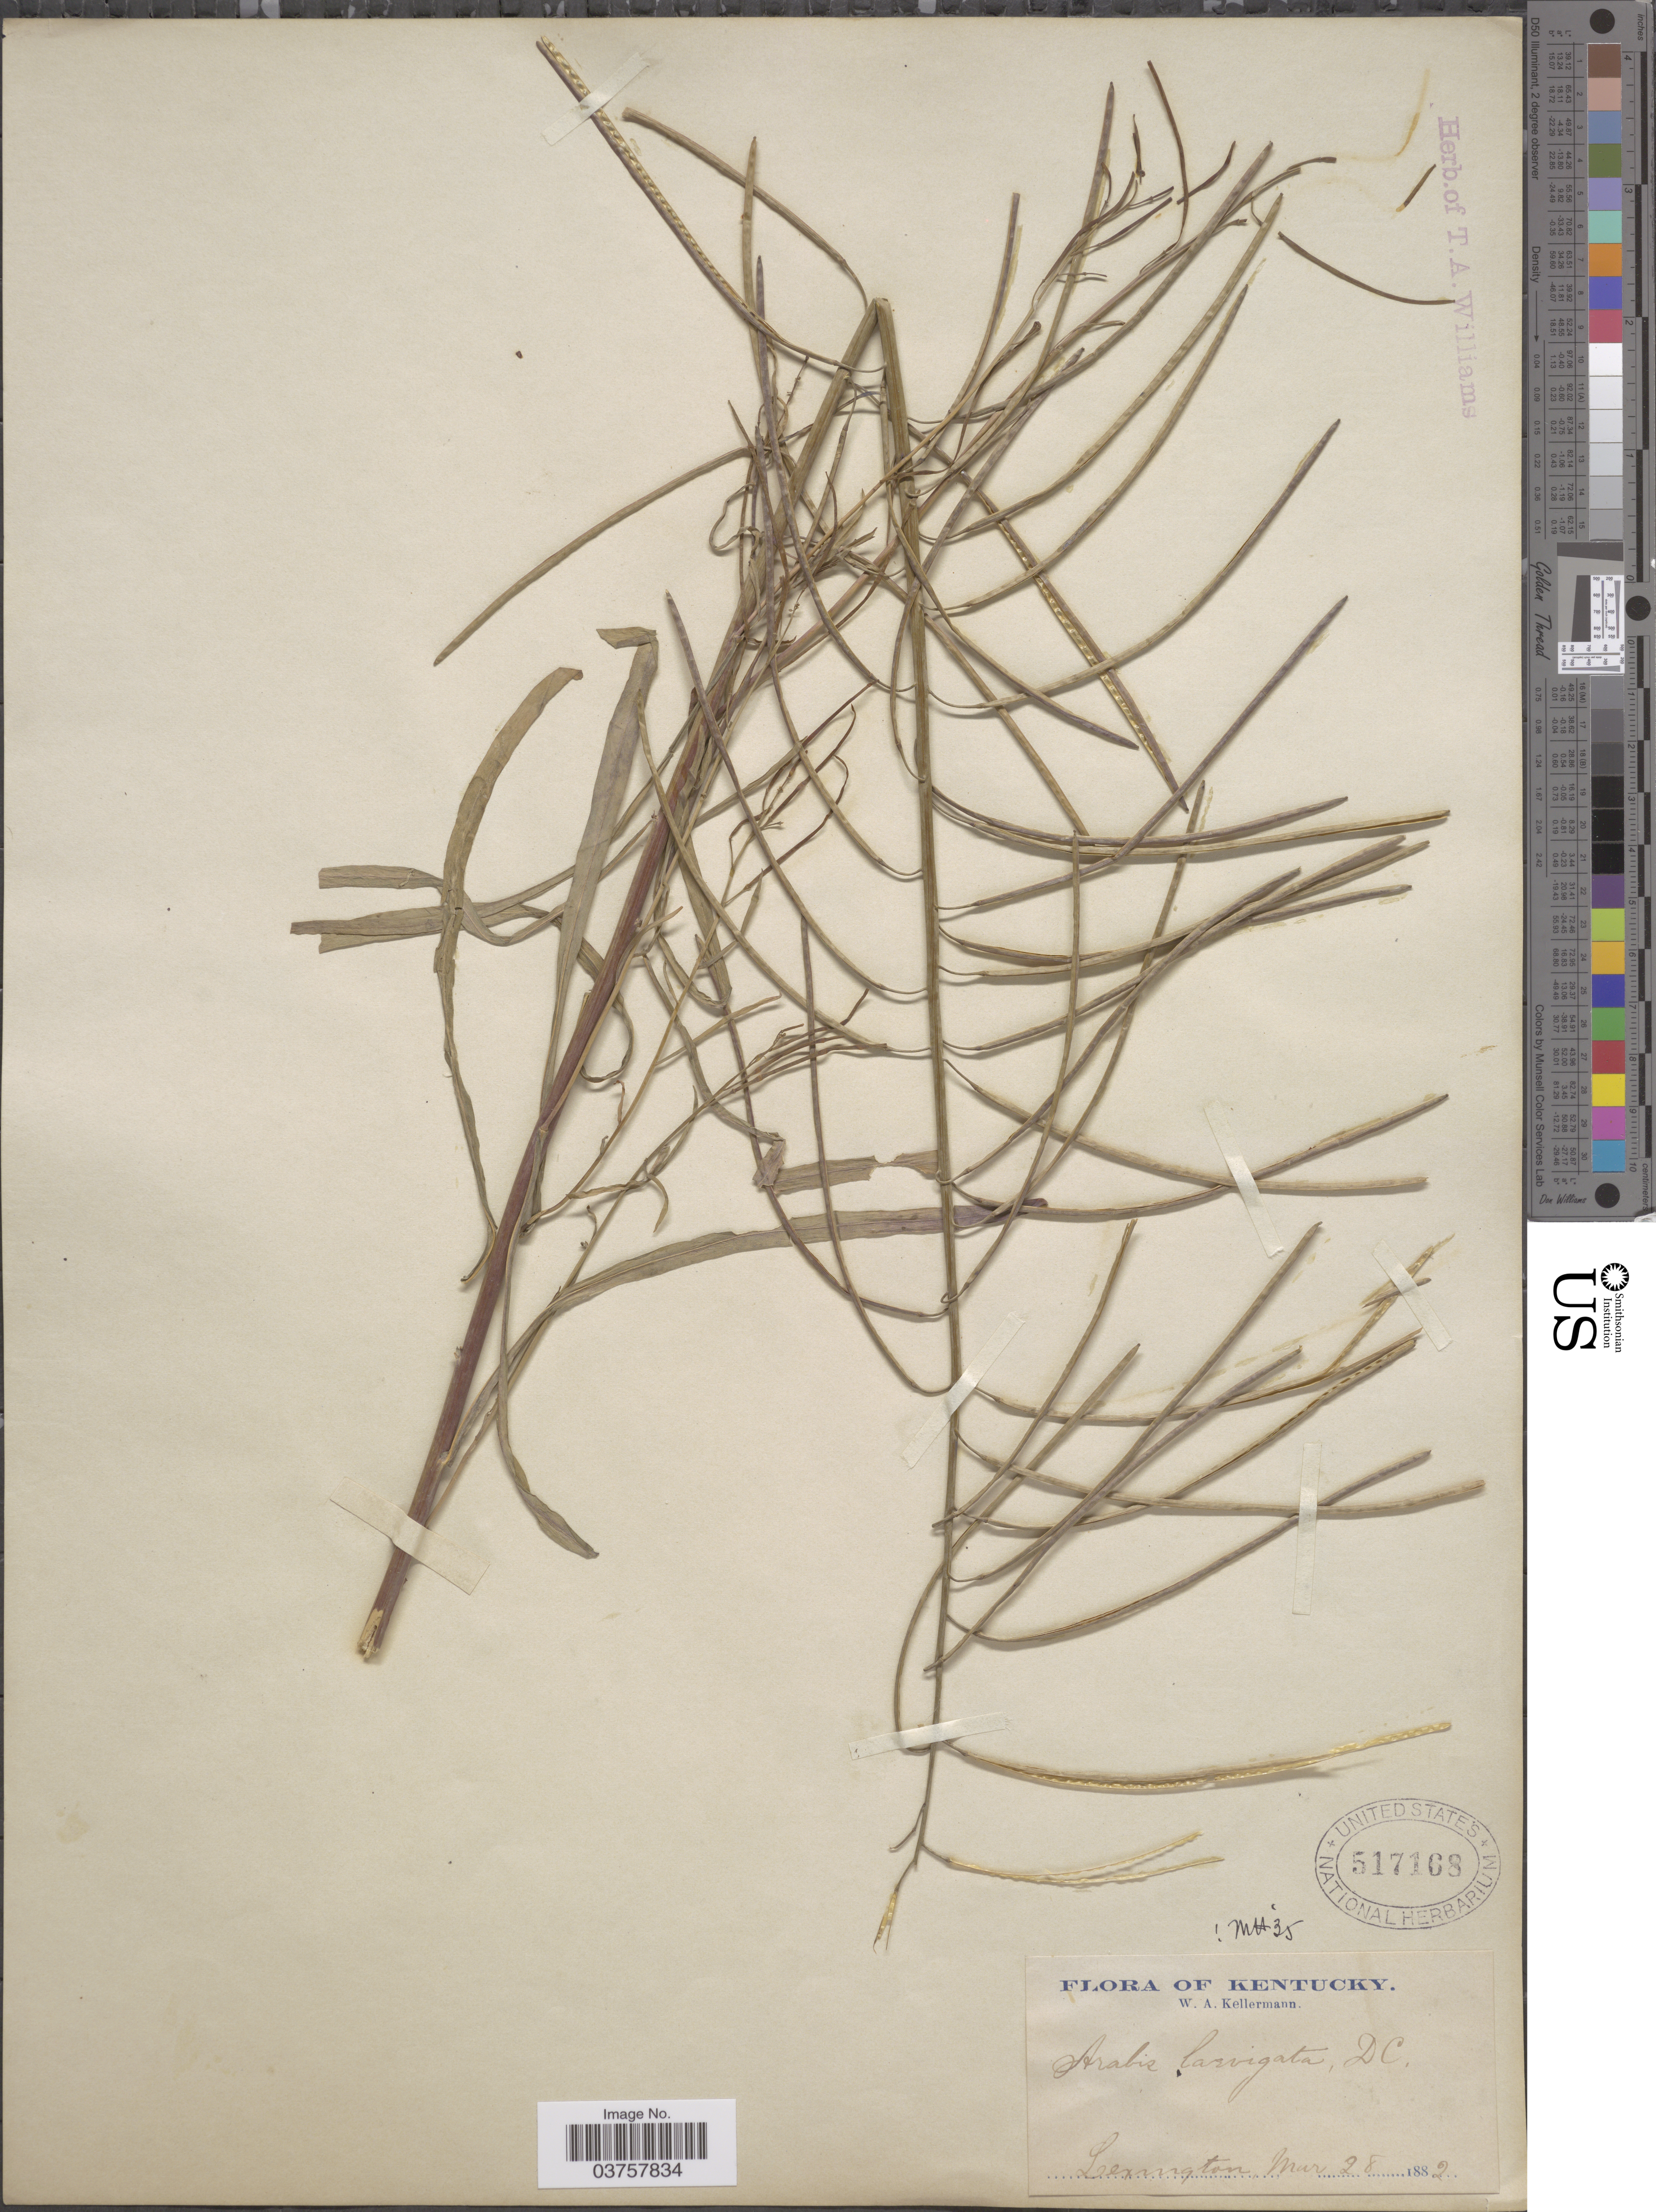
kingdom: Plantae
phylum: Tracheophyta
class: Magnoliopsida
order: Brassicales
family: Brassicaceae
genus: Arabis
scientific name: Arabis laevigata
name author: (Muhl. ex Willd.) Poir.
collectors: W. Kellerman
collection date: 1882-03-28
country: United States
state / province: Kentucky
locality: Lexington.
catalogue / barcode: US 517168